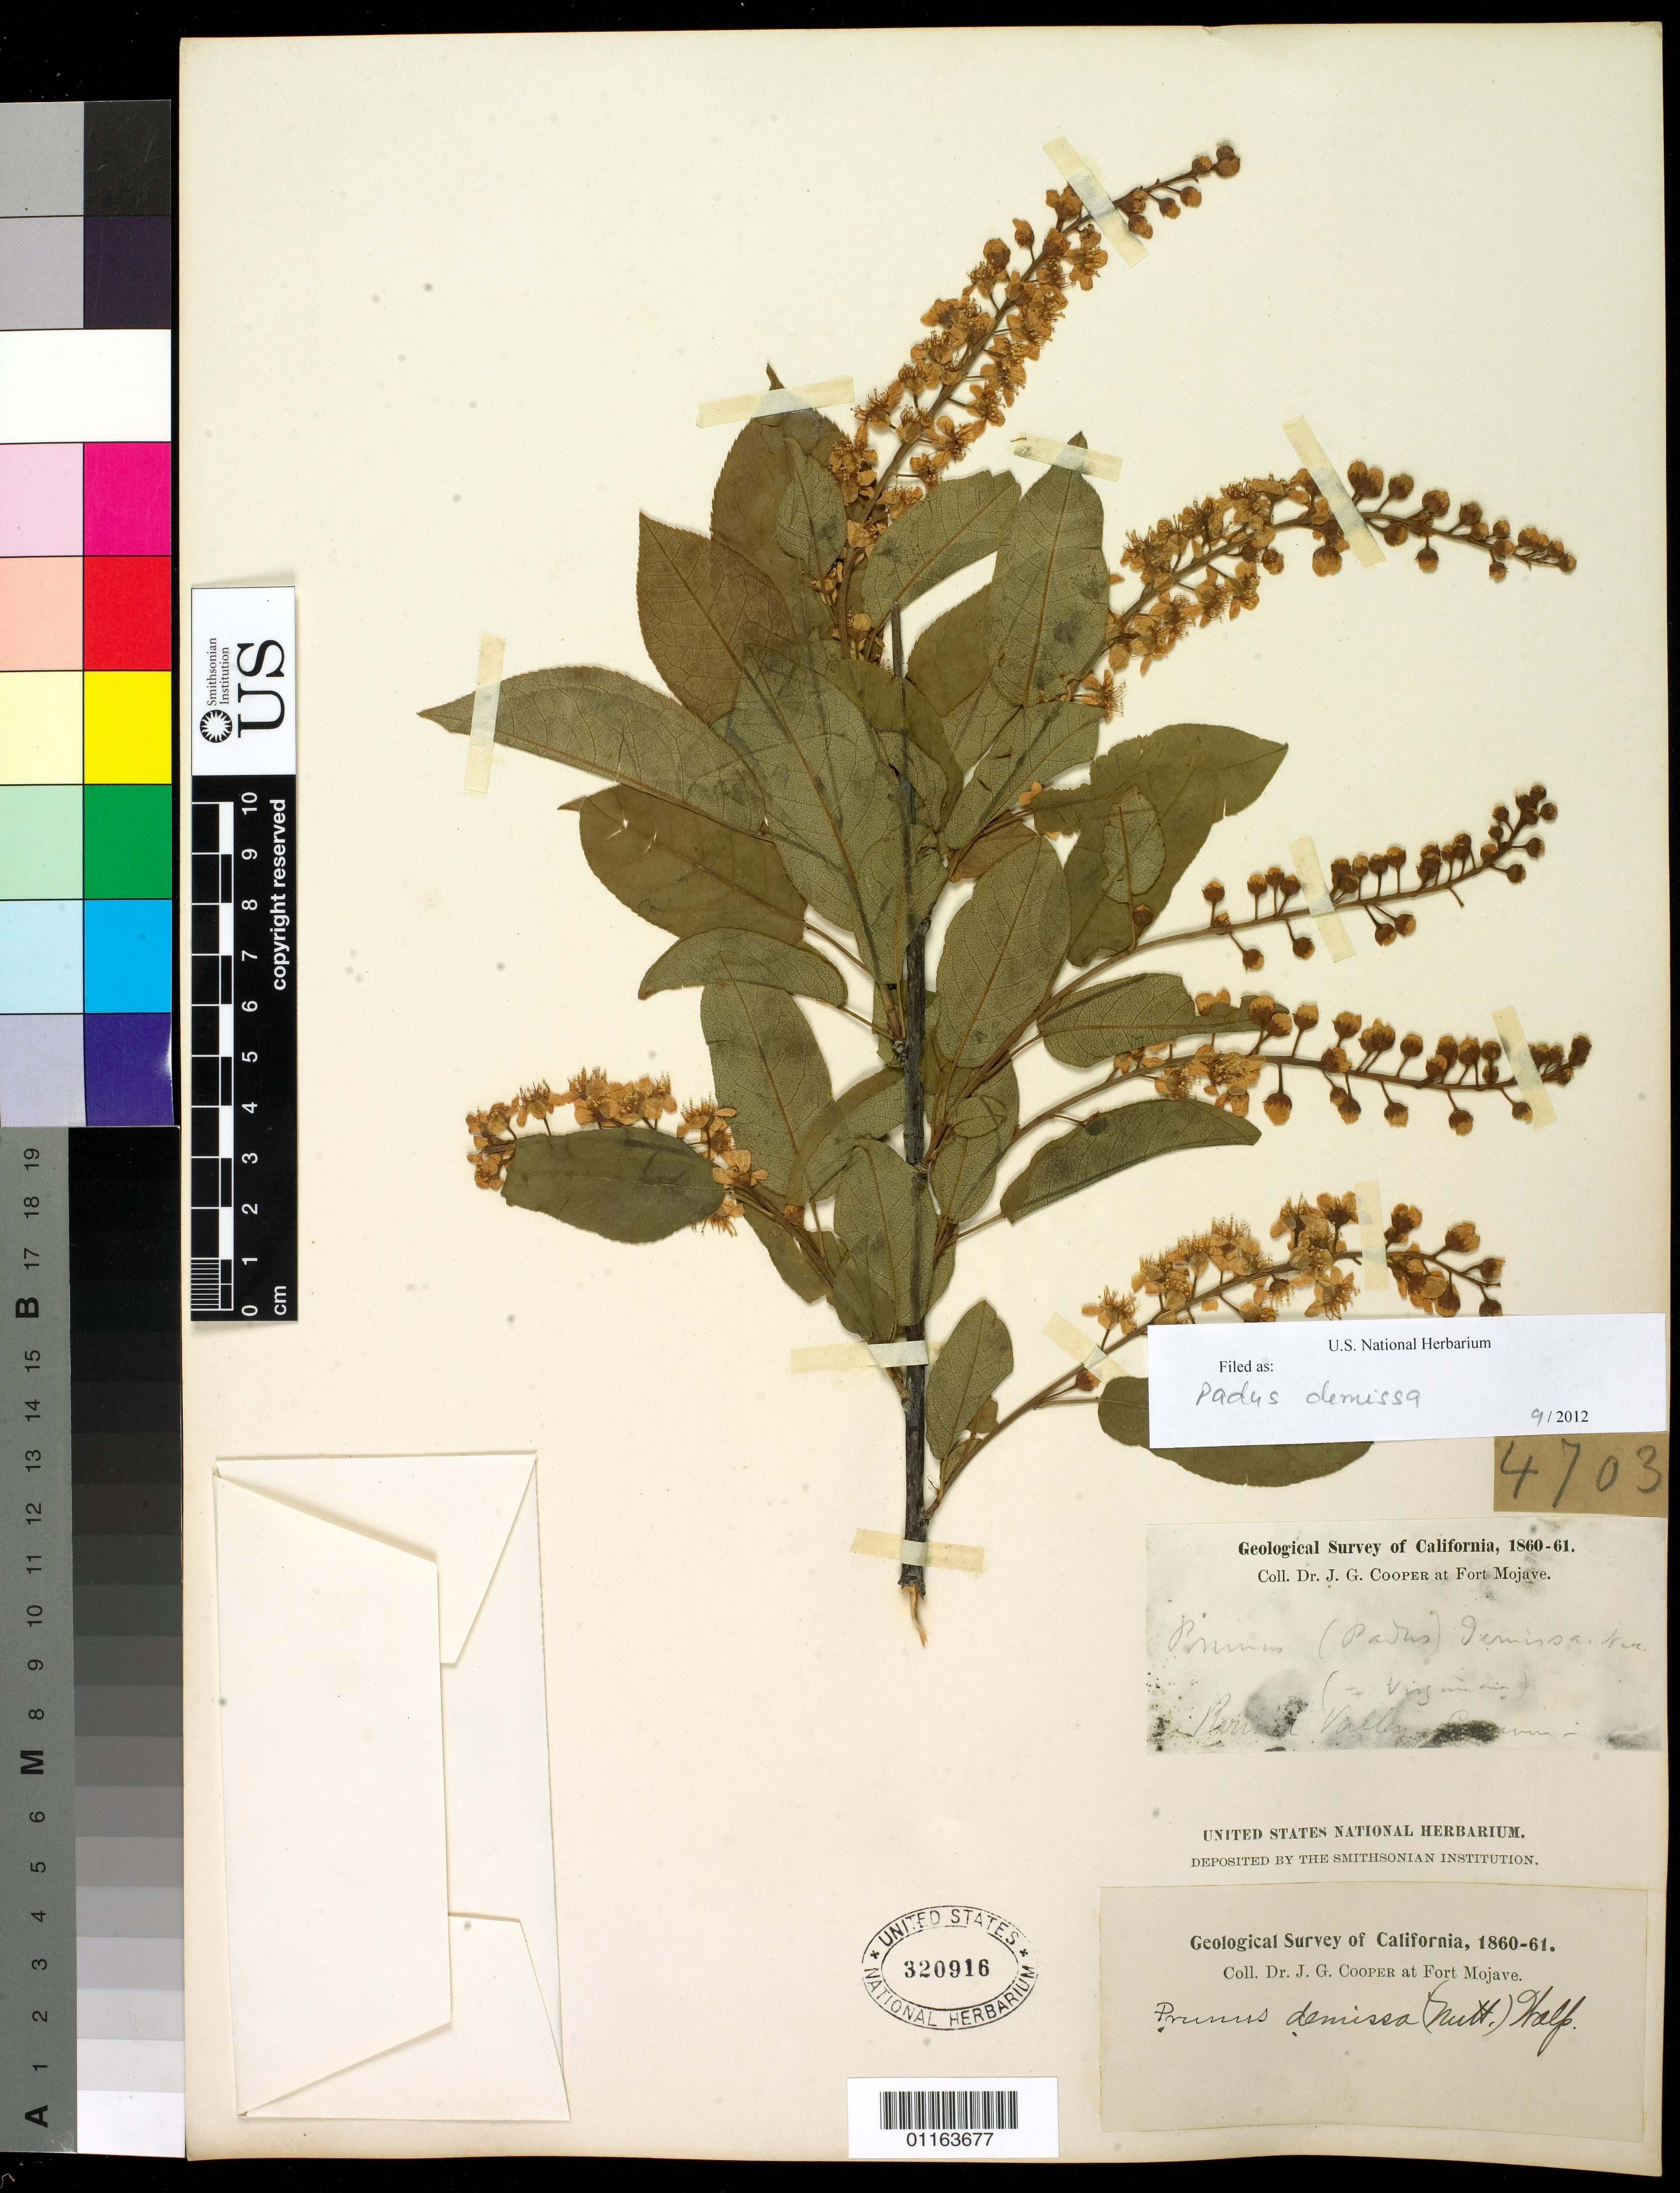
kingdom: Plantae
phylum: Tracheophyta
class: Magnoliopsida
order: Rosales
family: Rosaceae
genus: Prunus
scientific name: Prunus virginiana var. demissa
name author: (Nutt.) Torr.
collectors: J. G. Cooper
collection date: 1860/1861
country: United States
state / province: California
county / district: San Bernardino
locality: At Fort Mojave.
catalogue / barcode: US 320916